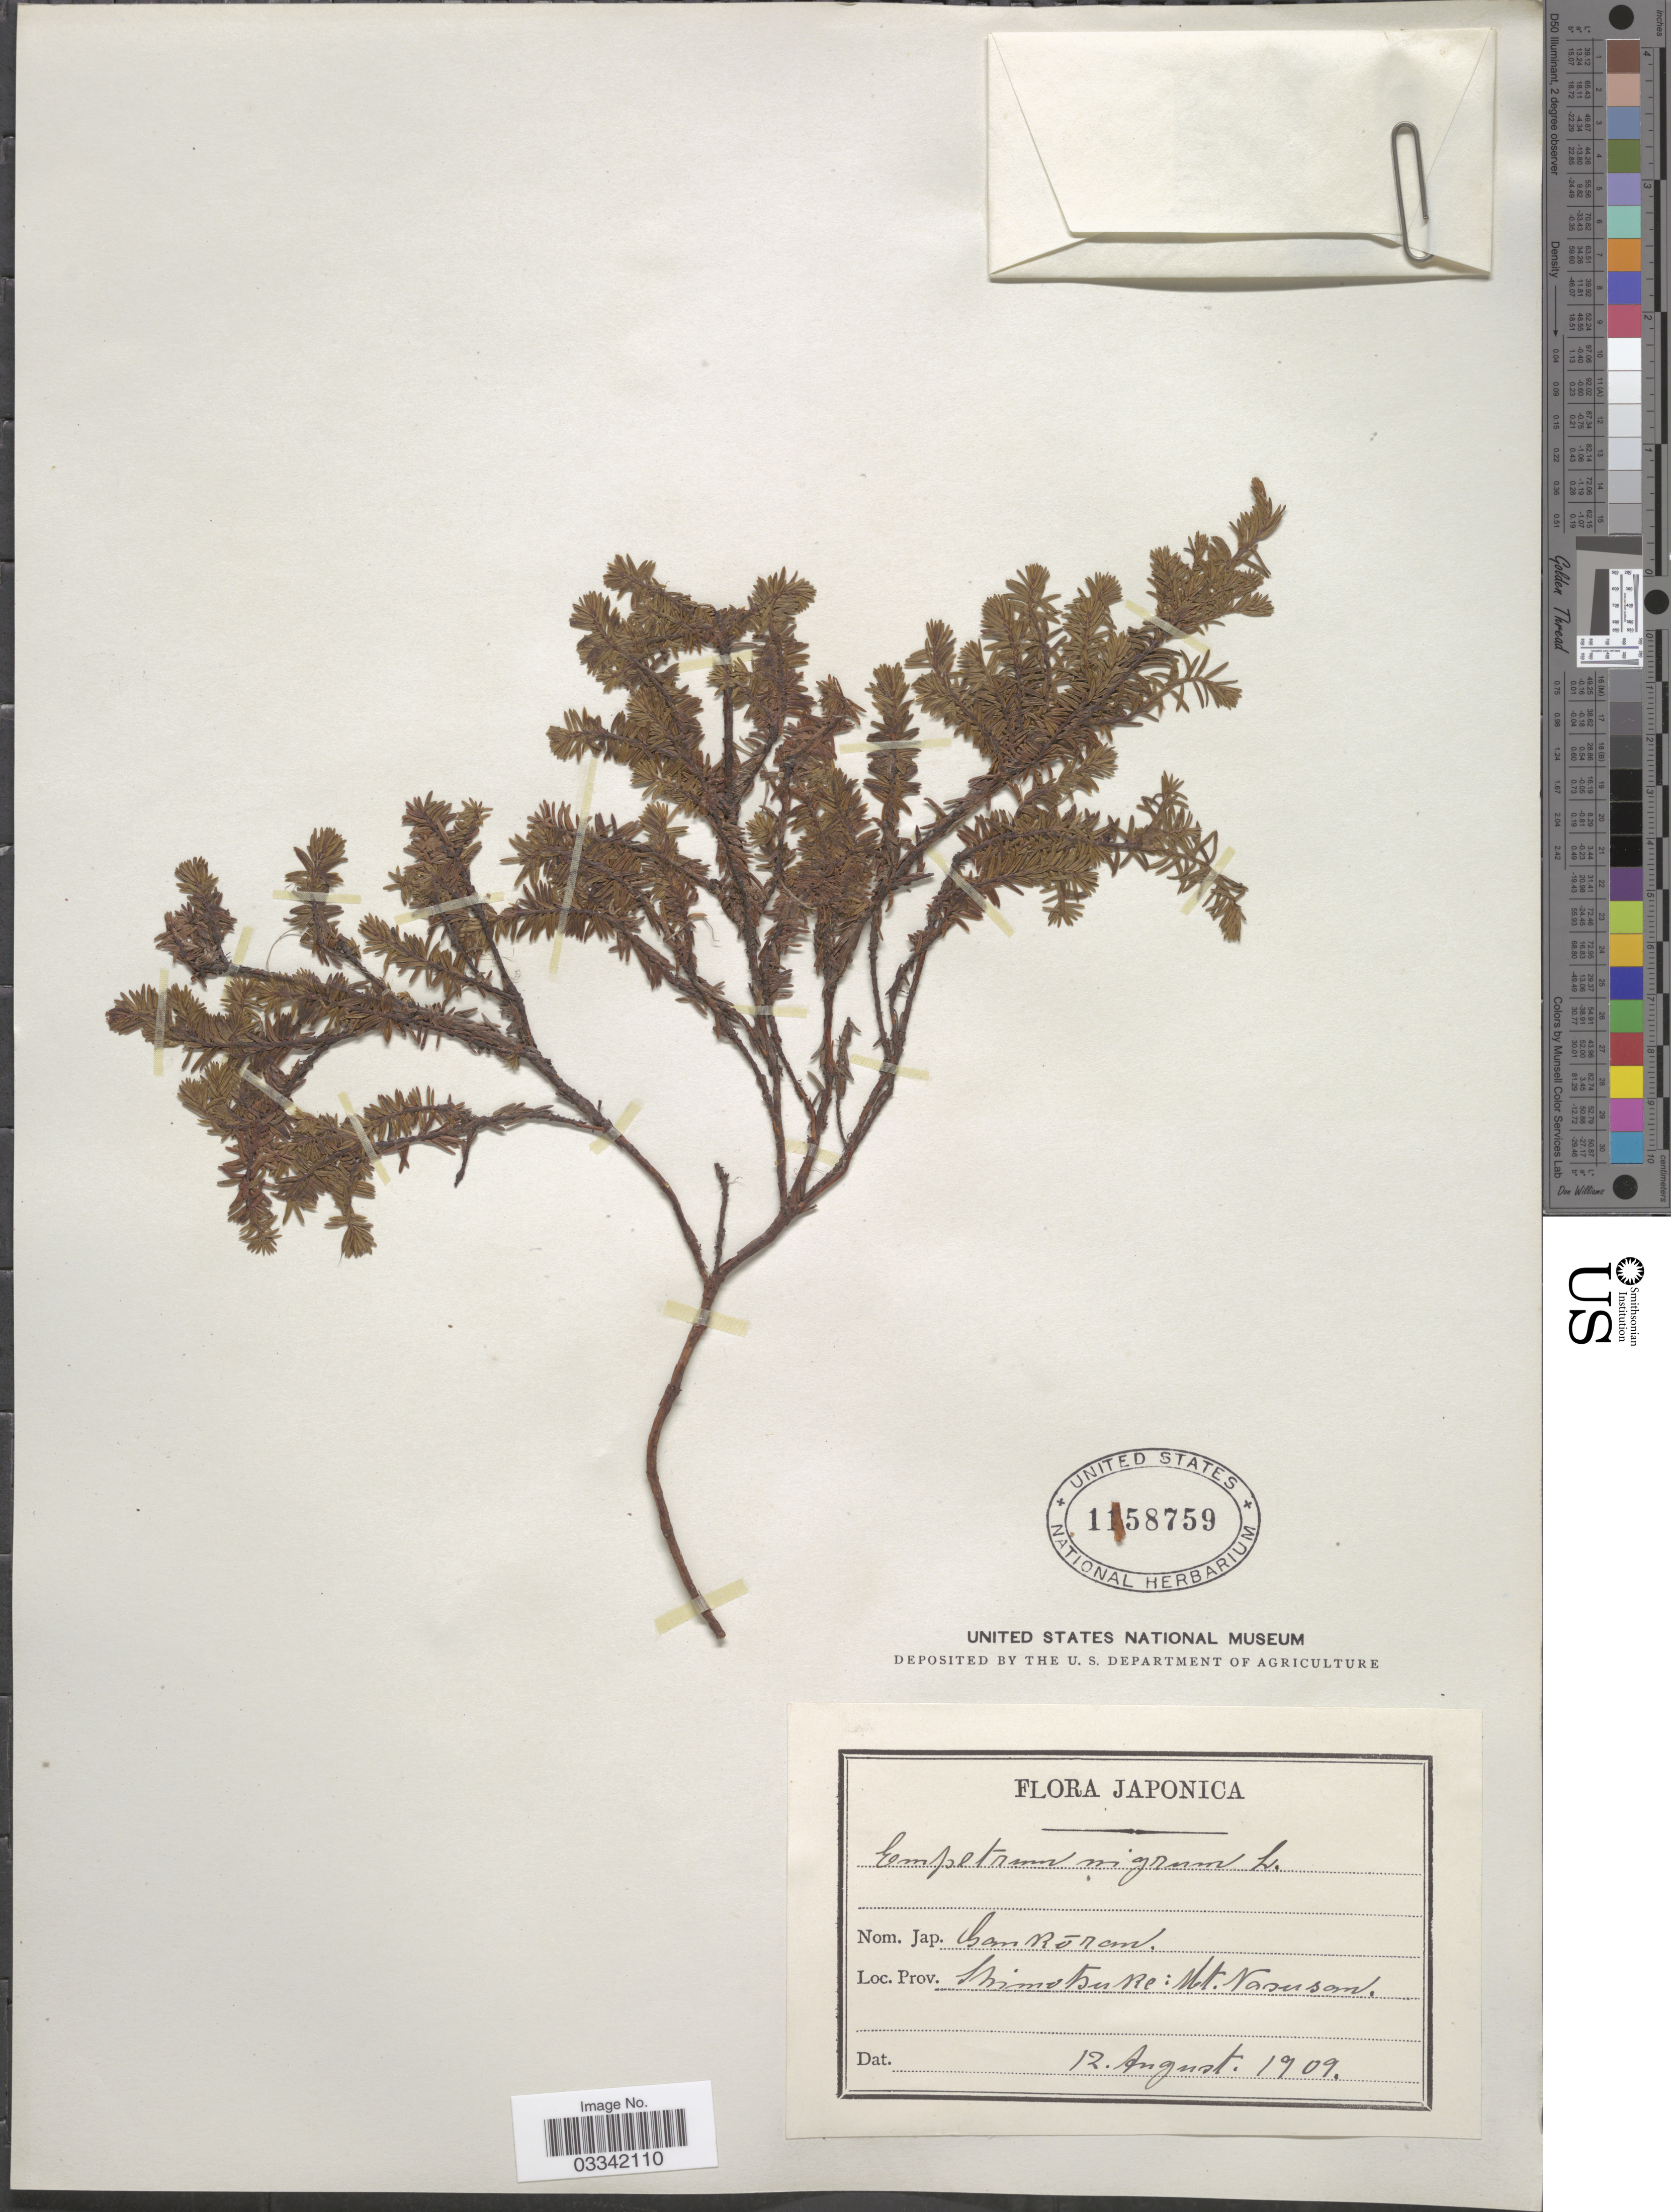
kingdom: Plantae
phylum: Tracheophyta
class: Magnoliopsida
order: Ericales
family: Ericaceae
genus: Empetrum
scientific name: Empetrum nigrum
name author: L.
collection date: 1909-08-12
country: Japan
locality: Shimotsuke: Mt. Nasusan.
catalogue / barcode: US 1158759